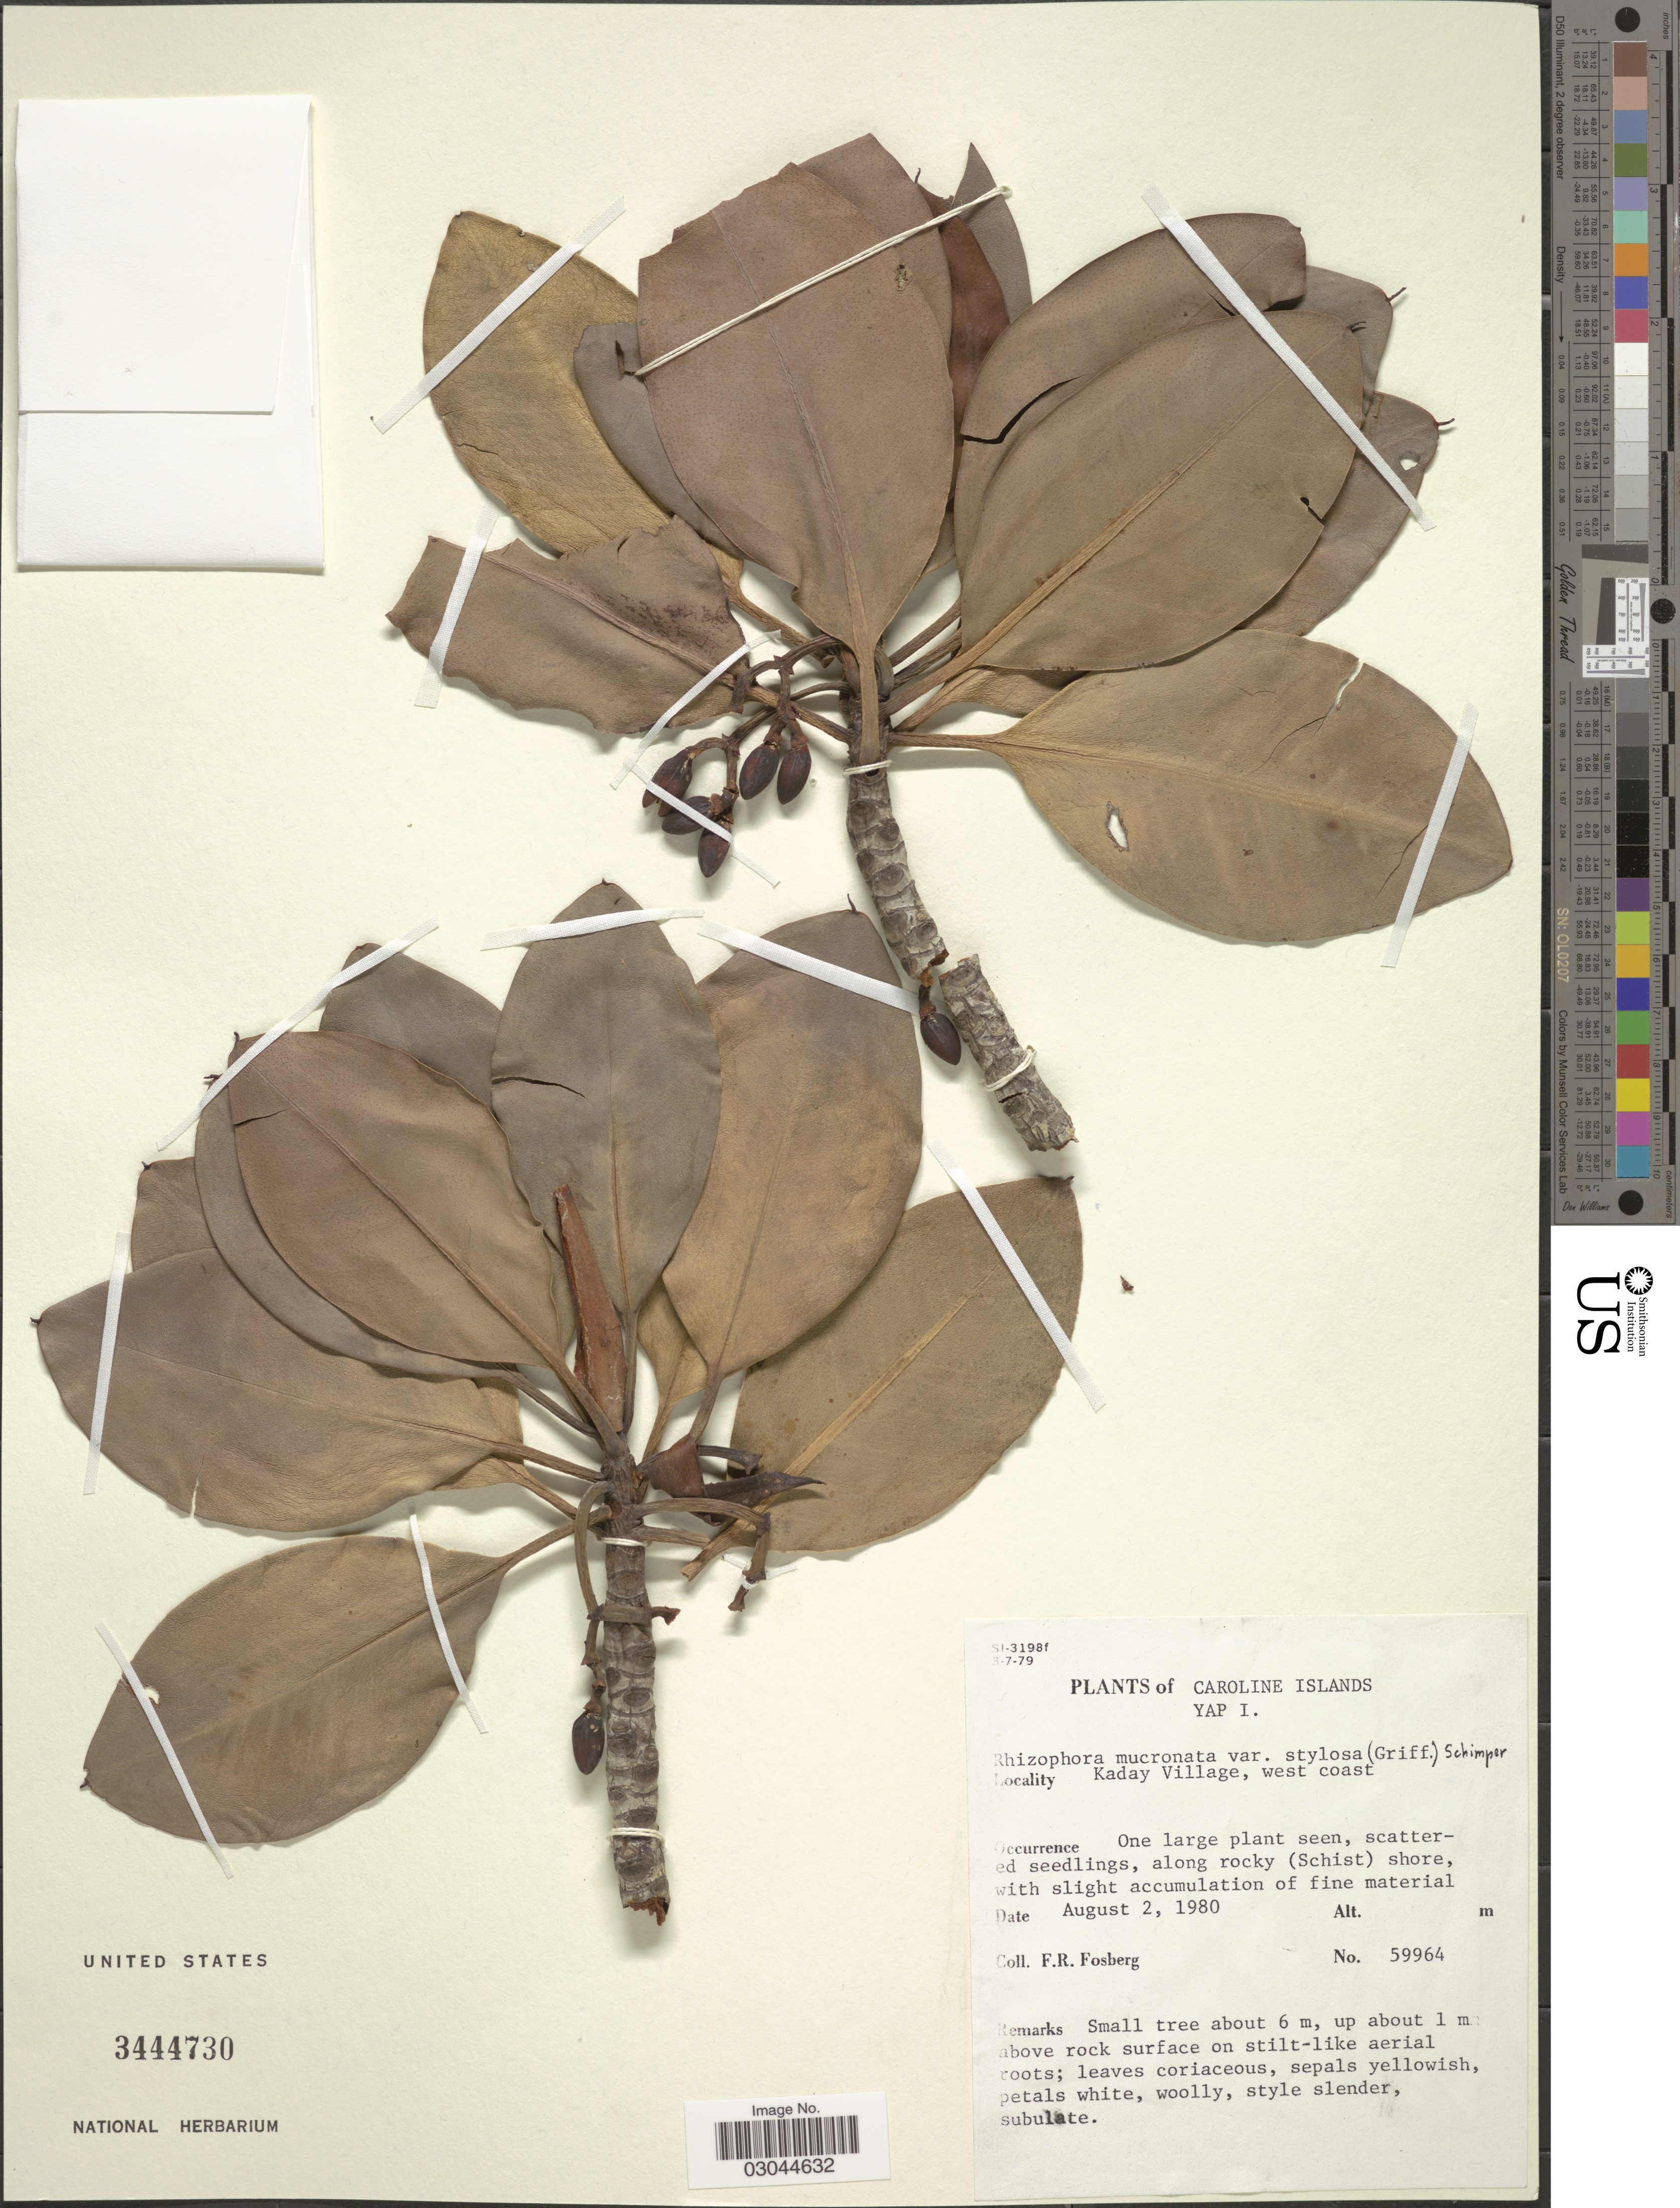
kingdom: Plantae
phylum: Tracheophyta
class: Magnoliopsida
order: Malpighiales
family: Rhizophoraceae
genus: Rhizophora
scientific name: Rhizophora mucronata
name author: Lam.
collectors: F. R. Fosberg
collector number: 59964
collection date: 1980-08-02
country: Micronesia, Federated States of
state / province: Yap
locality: Caroline Islands. Yap I. Kaday Village, west coast.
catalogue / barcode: US 3444730